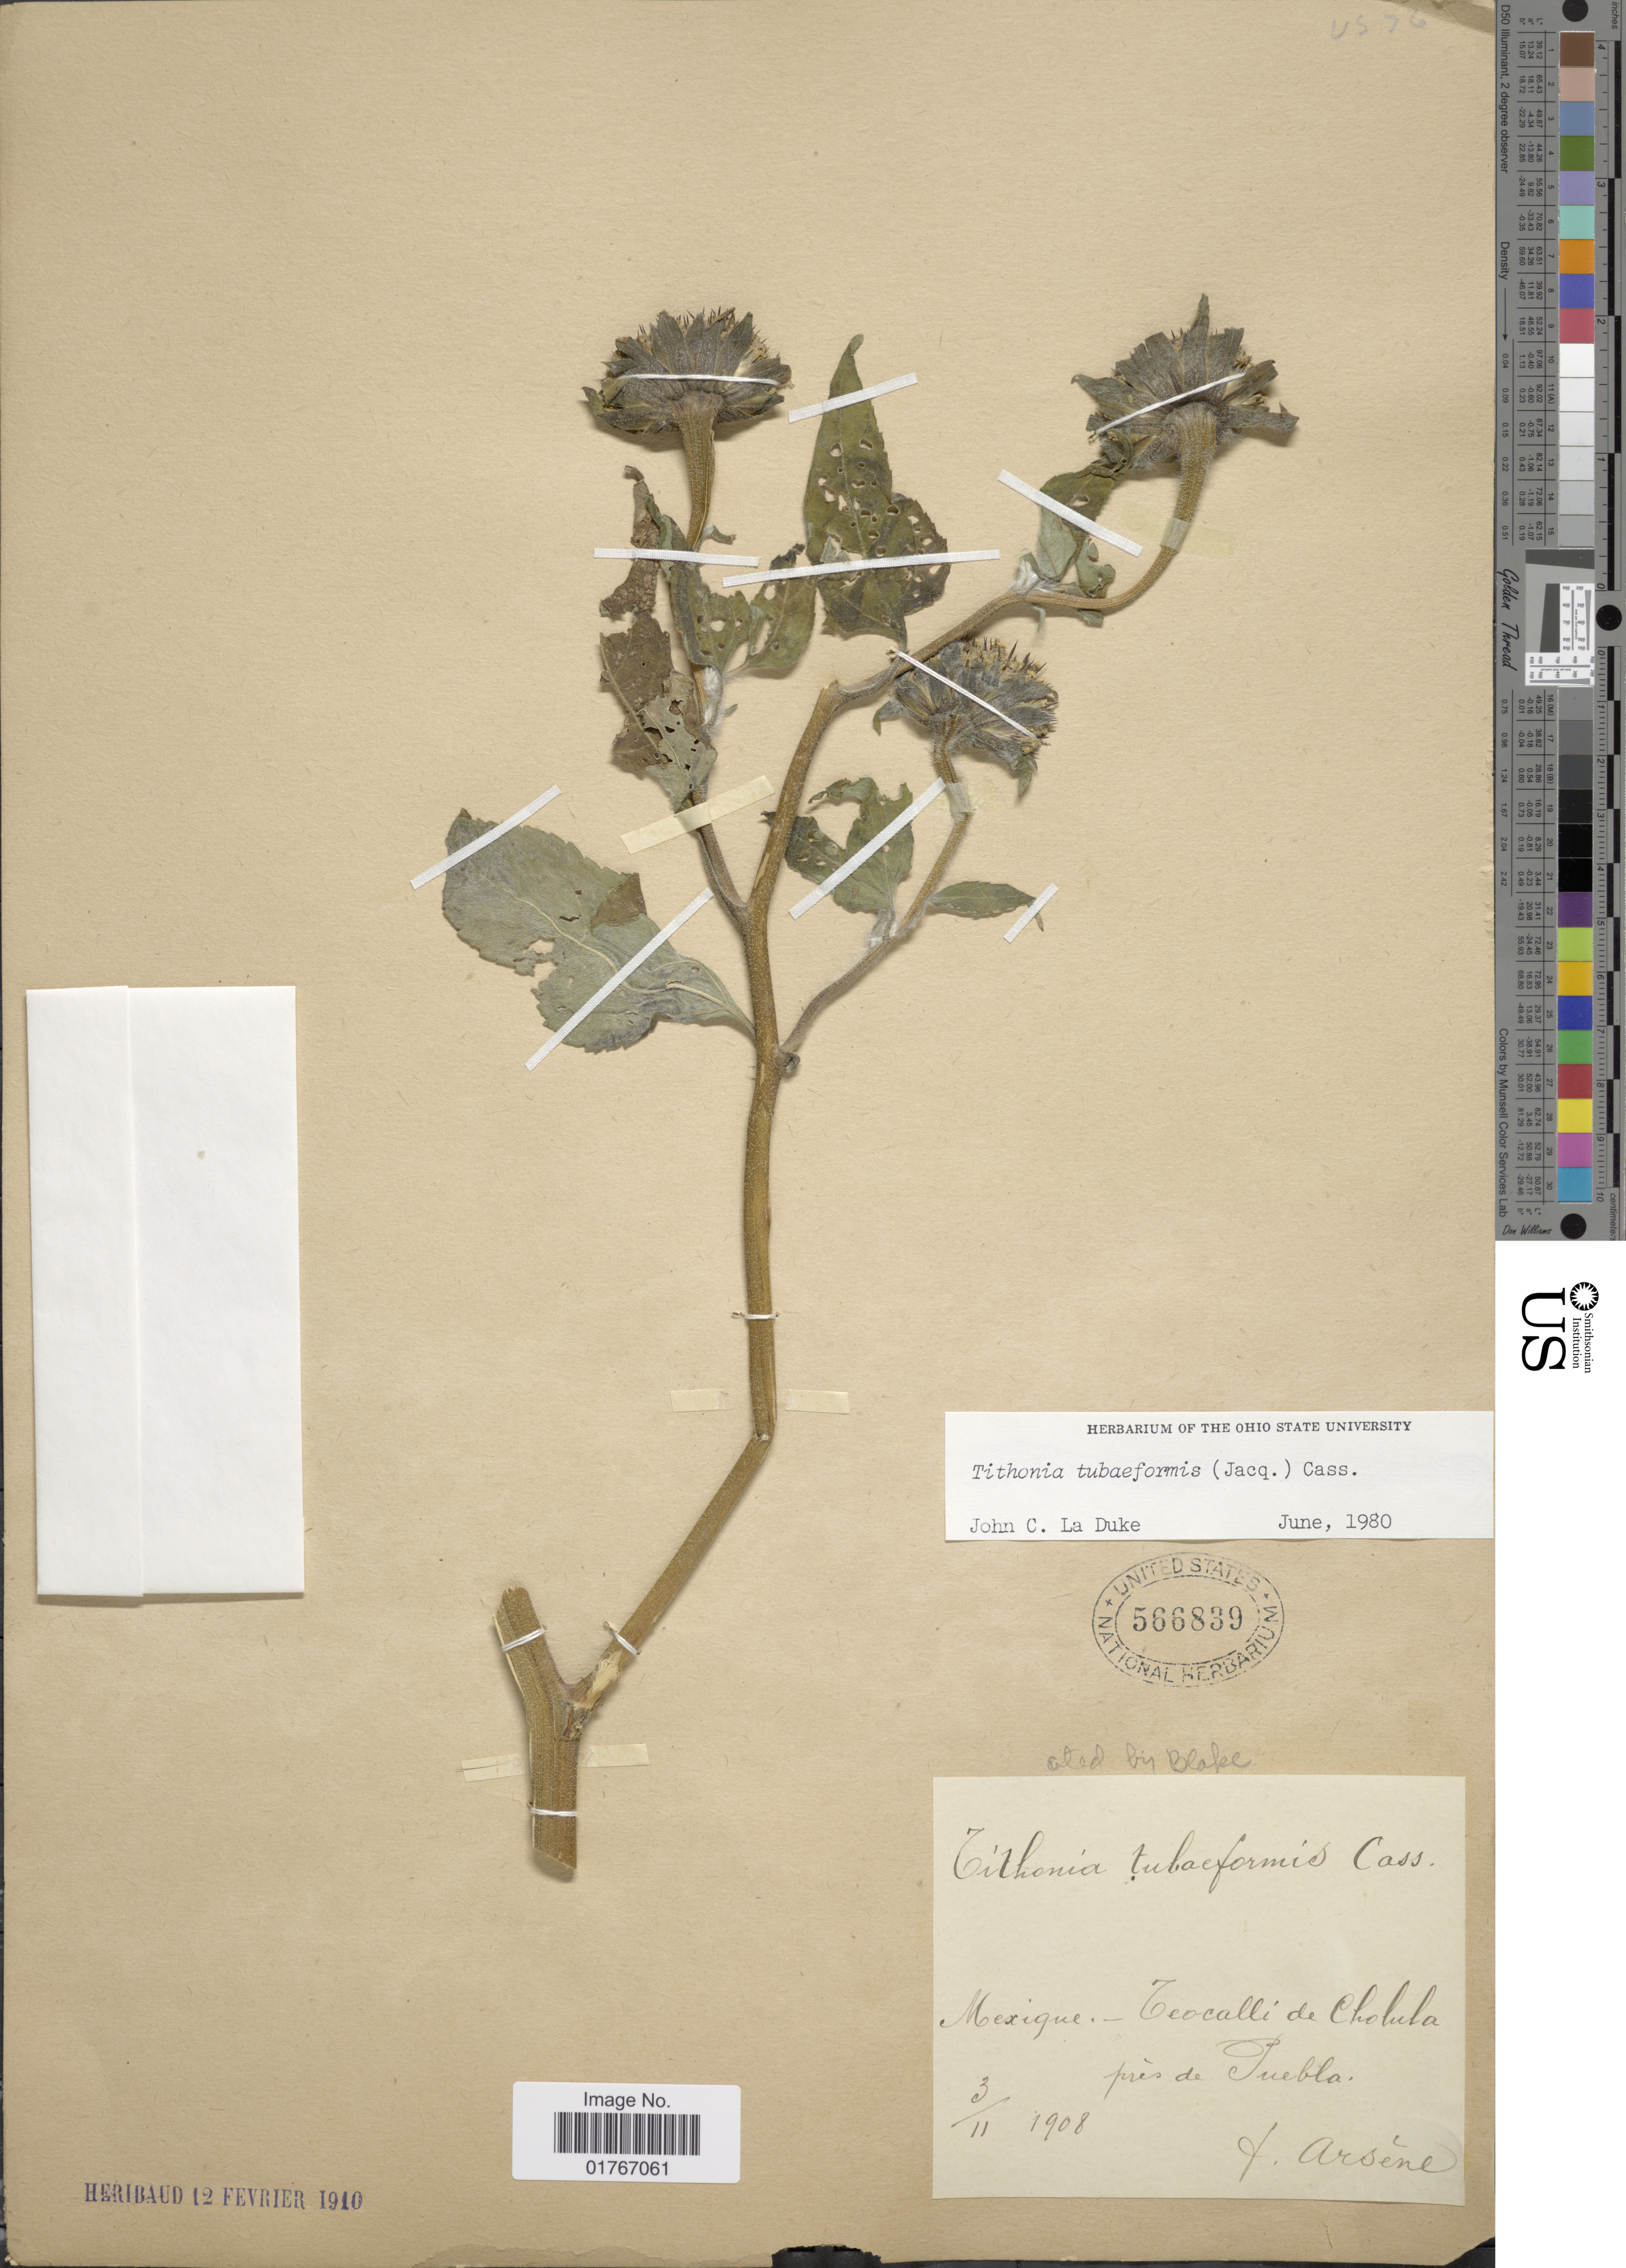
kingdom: Plantae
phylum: Tracheophyta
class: Magnoliopsida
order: Asterales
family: Asteraceae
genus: Tithonia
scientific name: Tithonia tubaeformis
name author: (Jacq.) Cass.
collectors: F. Arsène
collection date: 1908-11-03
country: Mexico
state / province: Puebla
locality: Ceovalli de Cholula pres de Puebla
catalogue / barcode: US 566839